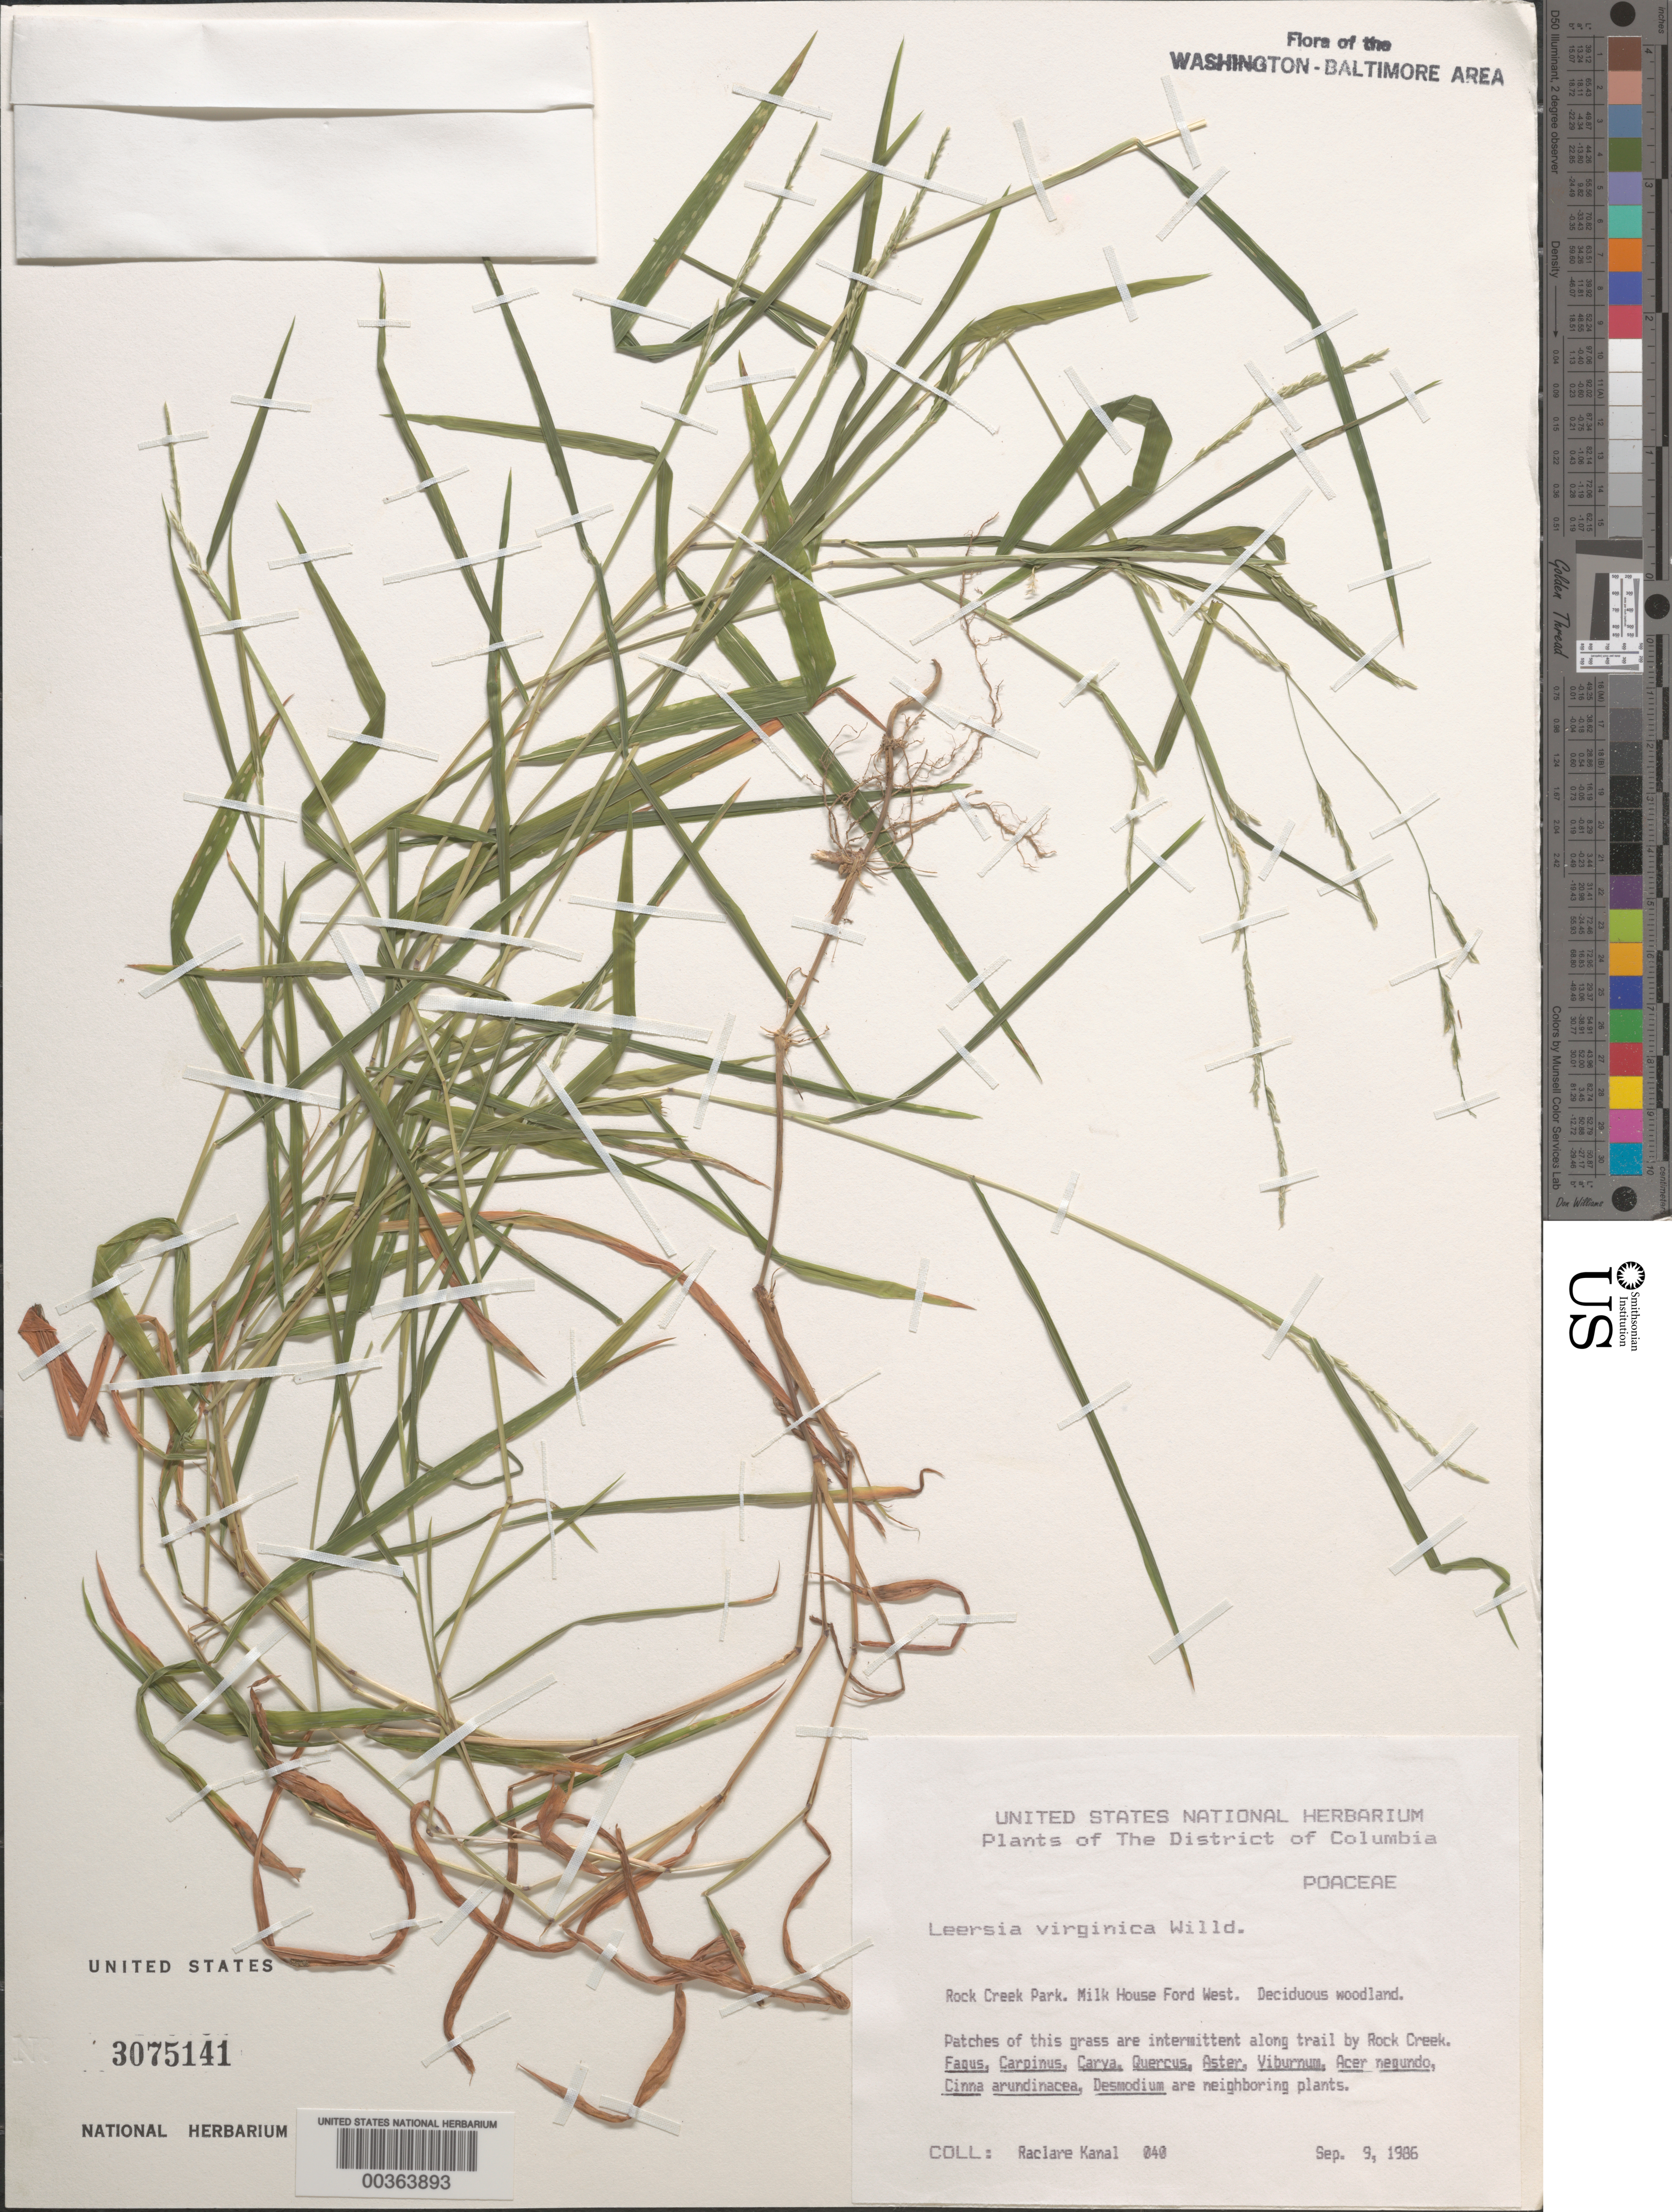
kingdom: Plantae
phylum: Tracheophyta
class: Liliopsida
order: Poales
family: Poaceae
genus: Leersia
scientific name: Leersia virginica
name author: Willd.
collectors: R. Kanal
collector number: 040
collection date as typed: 09 Sep 1986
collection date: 1986-09-09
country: United States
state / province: District of Columbia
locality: Rock Creek Park, Milkhouse Ford West Rock Creek Park and Vicinity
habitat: Deciduous woodland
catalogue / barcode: US 3075141